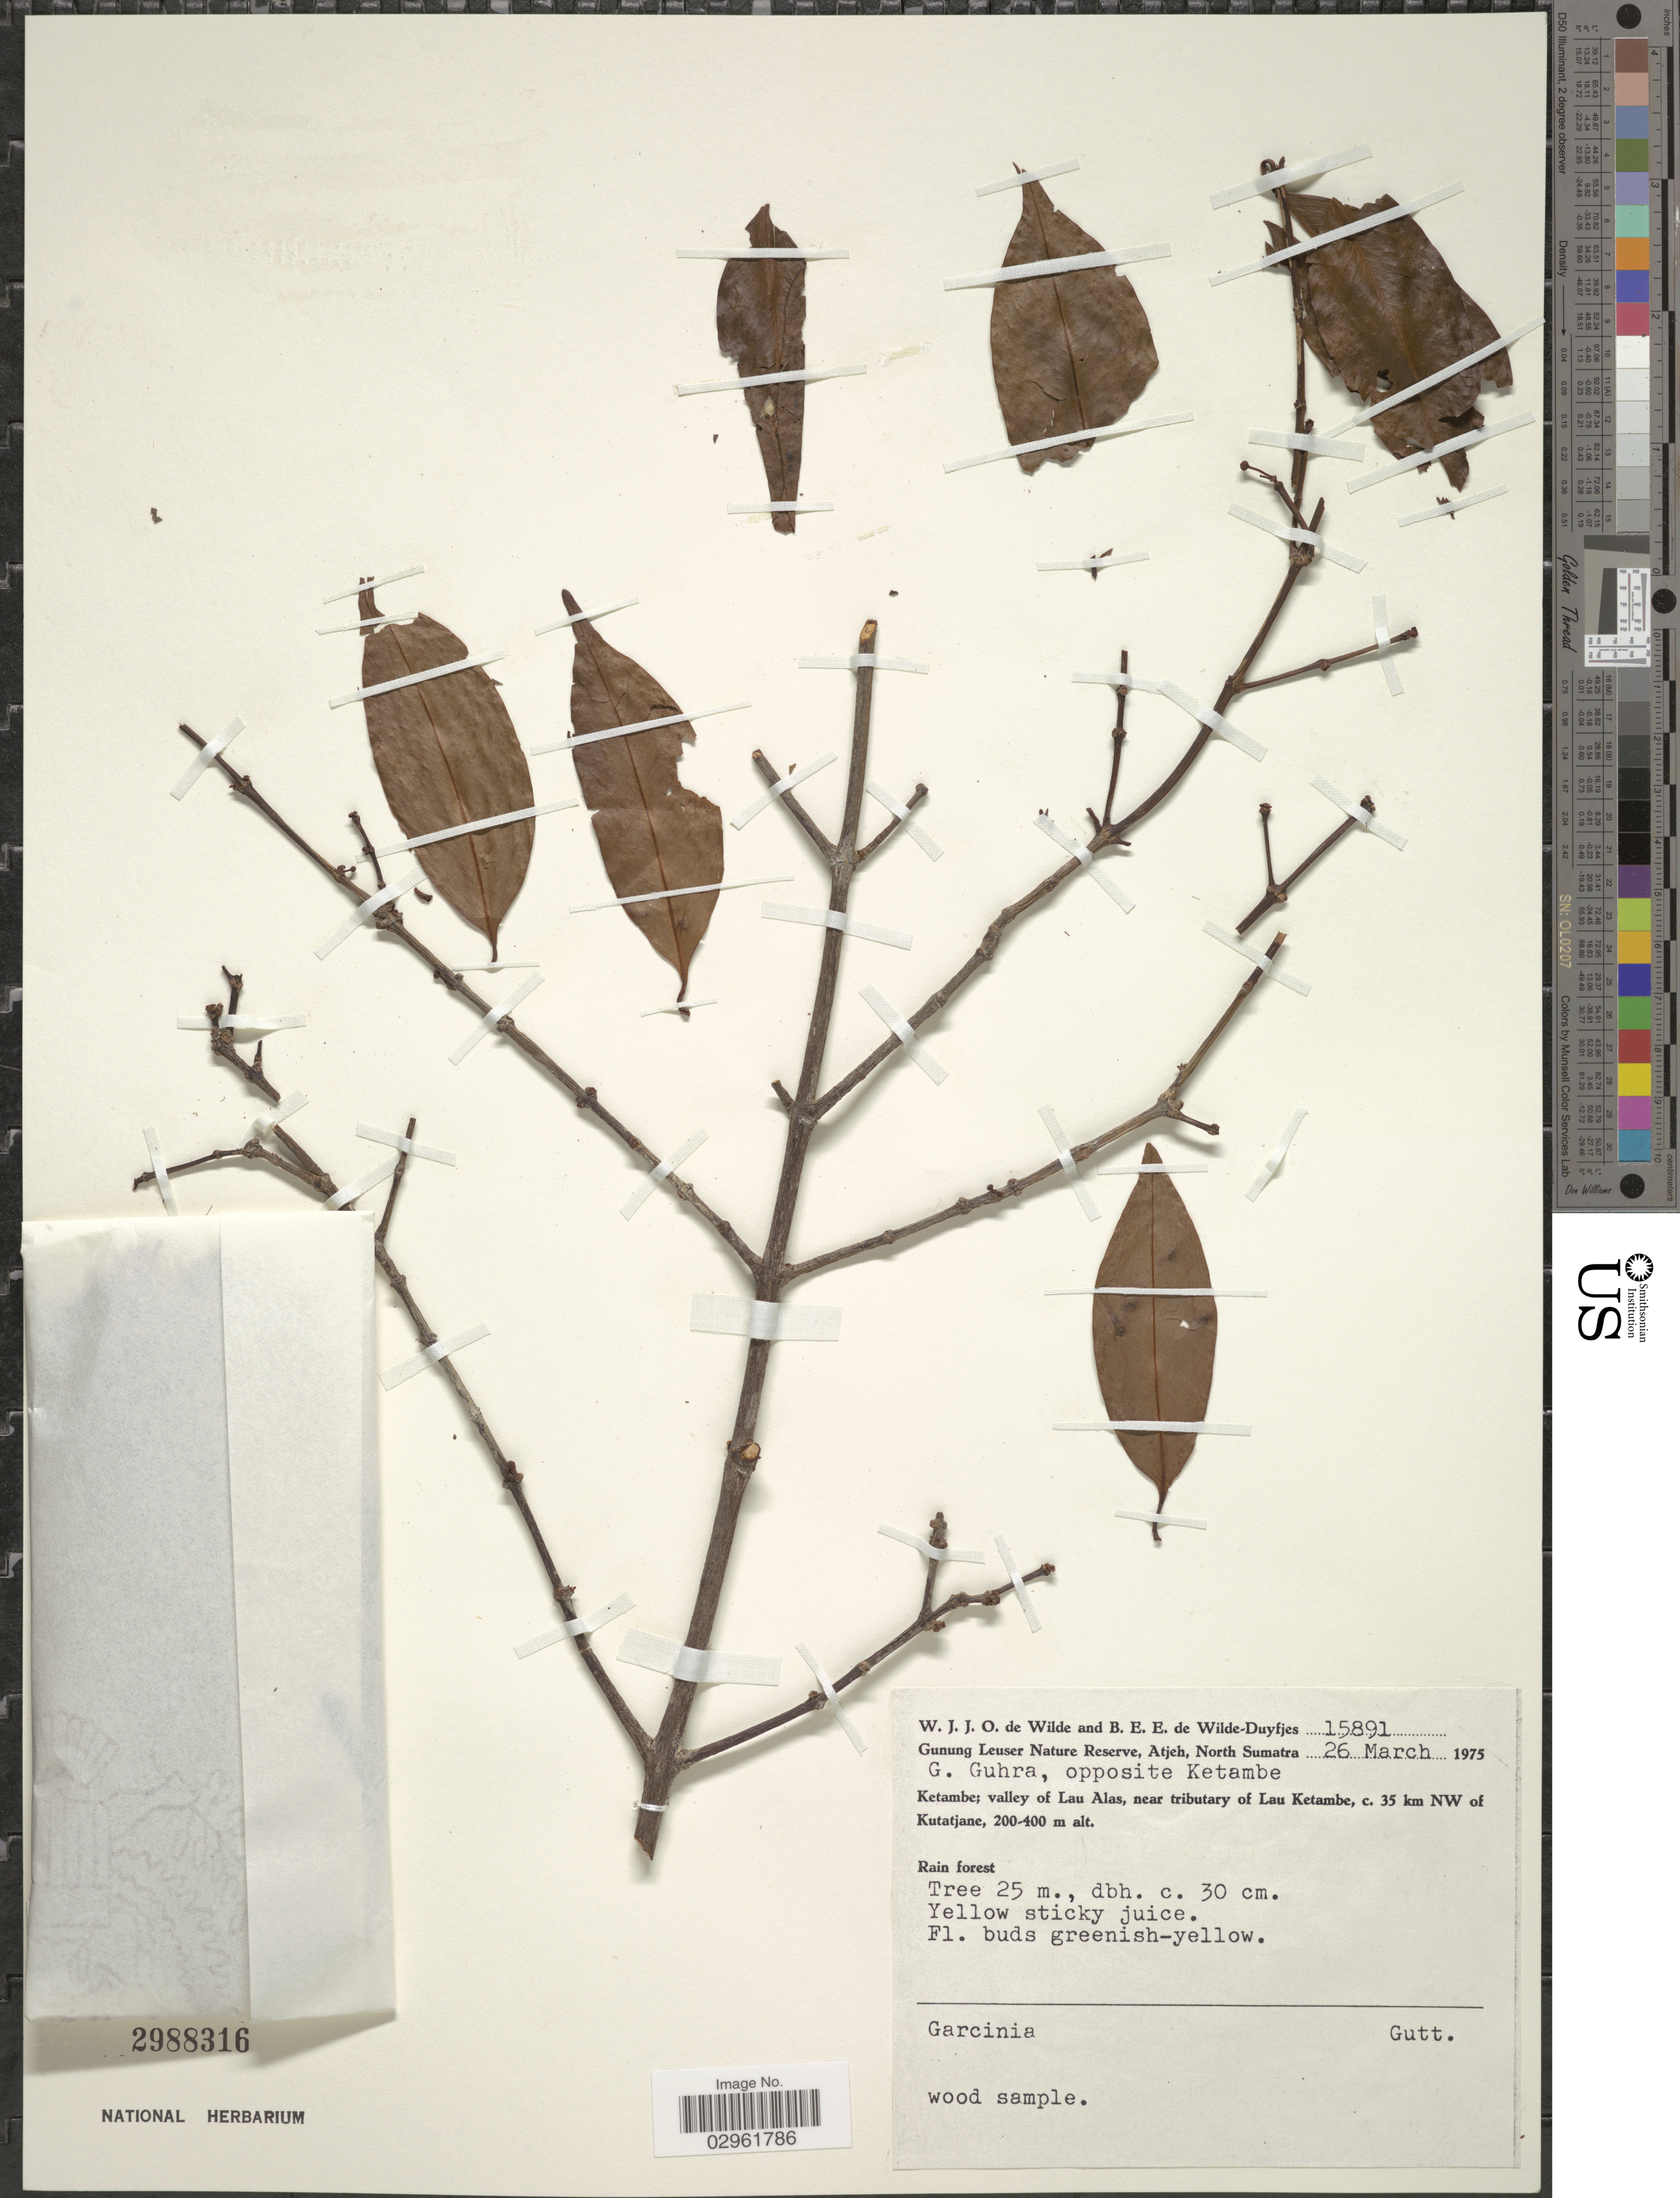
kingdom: Plantae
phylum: Tracheophyta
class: Magnoliopsida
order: Malpighiales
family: Clusiaceae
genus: Garcinia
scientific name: Garcinia sp.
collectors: W. J. de Wilde & B. E. de Wilde-Duyfjes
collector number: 15891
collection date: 1975-03-26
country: Indonesia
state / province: Sumatra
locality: Gunung Leuser Nature Reserve, Atjeh, North Sumatra, Ketambe; valley of Lau Alas, near tributary of Lau Ketambe, c. 35 km NW of Kutatjane, G. Guhra, opposite Ketambe.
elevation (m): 200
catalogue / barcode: US 2988316